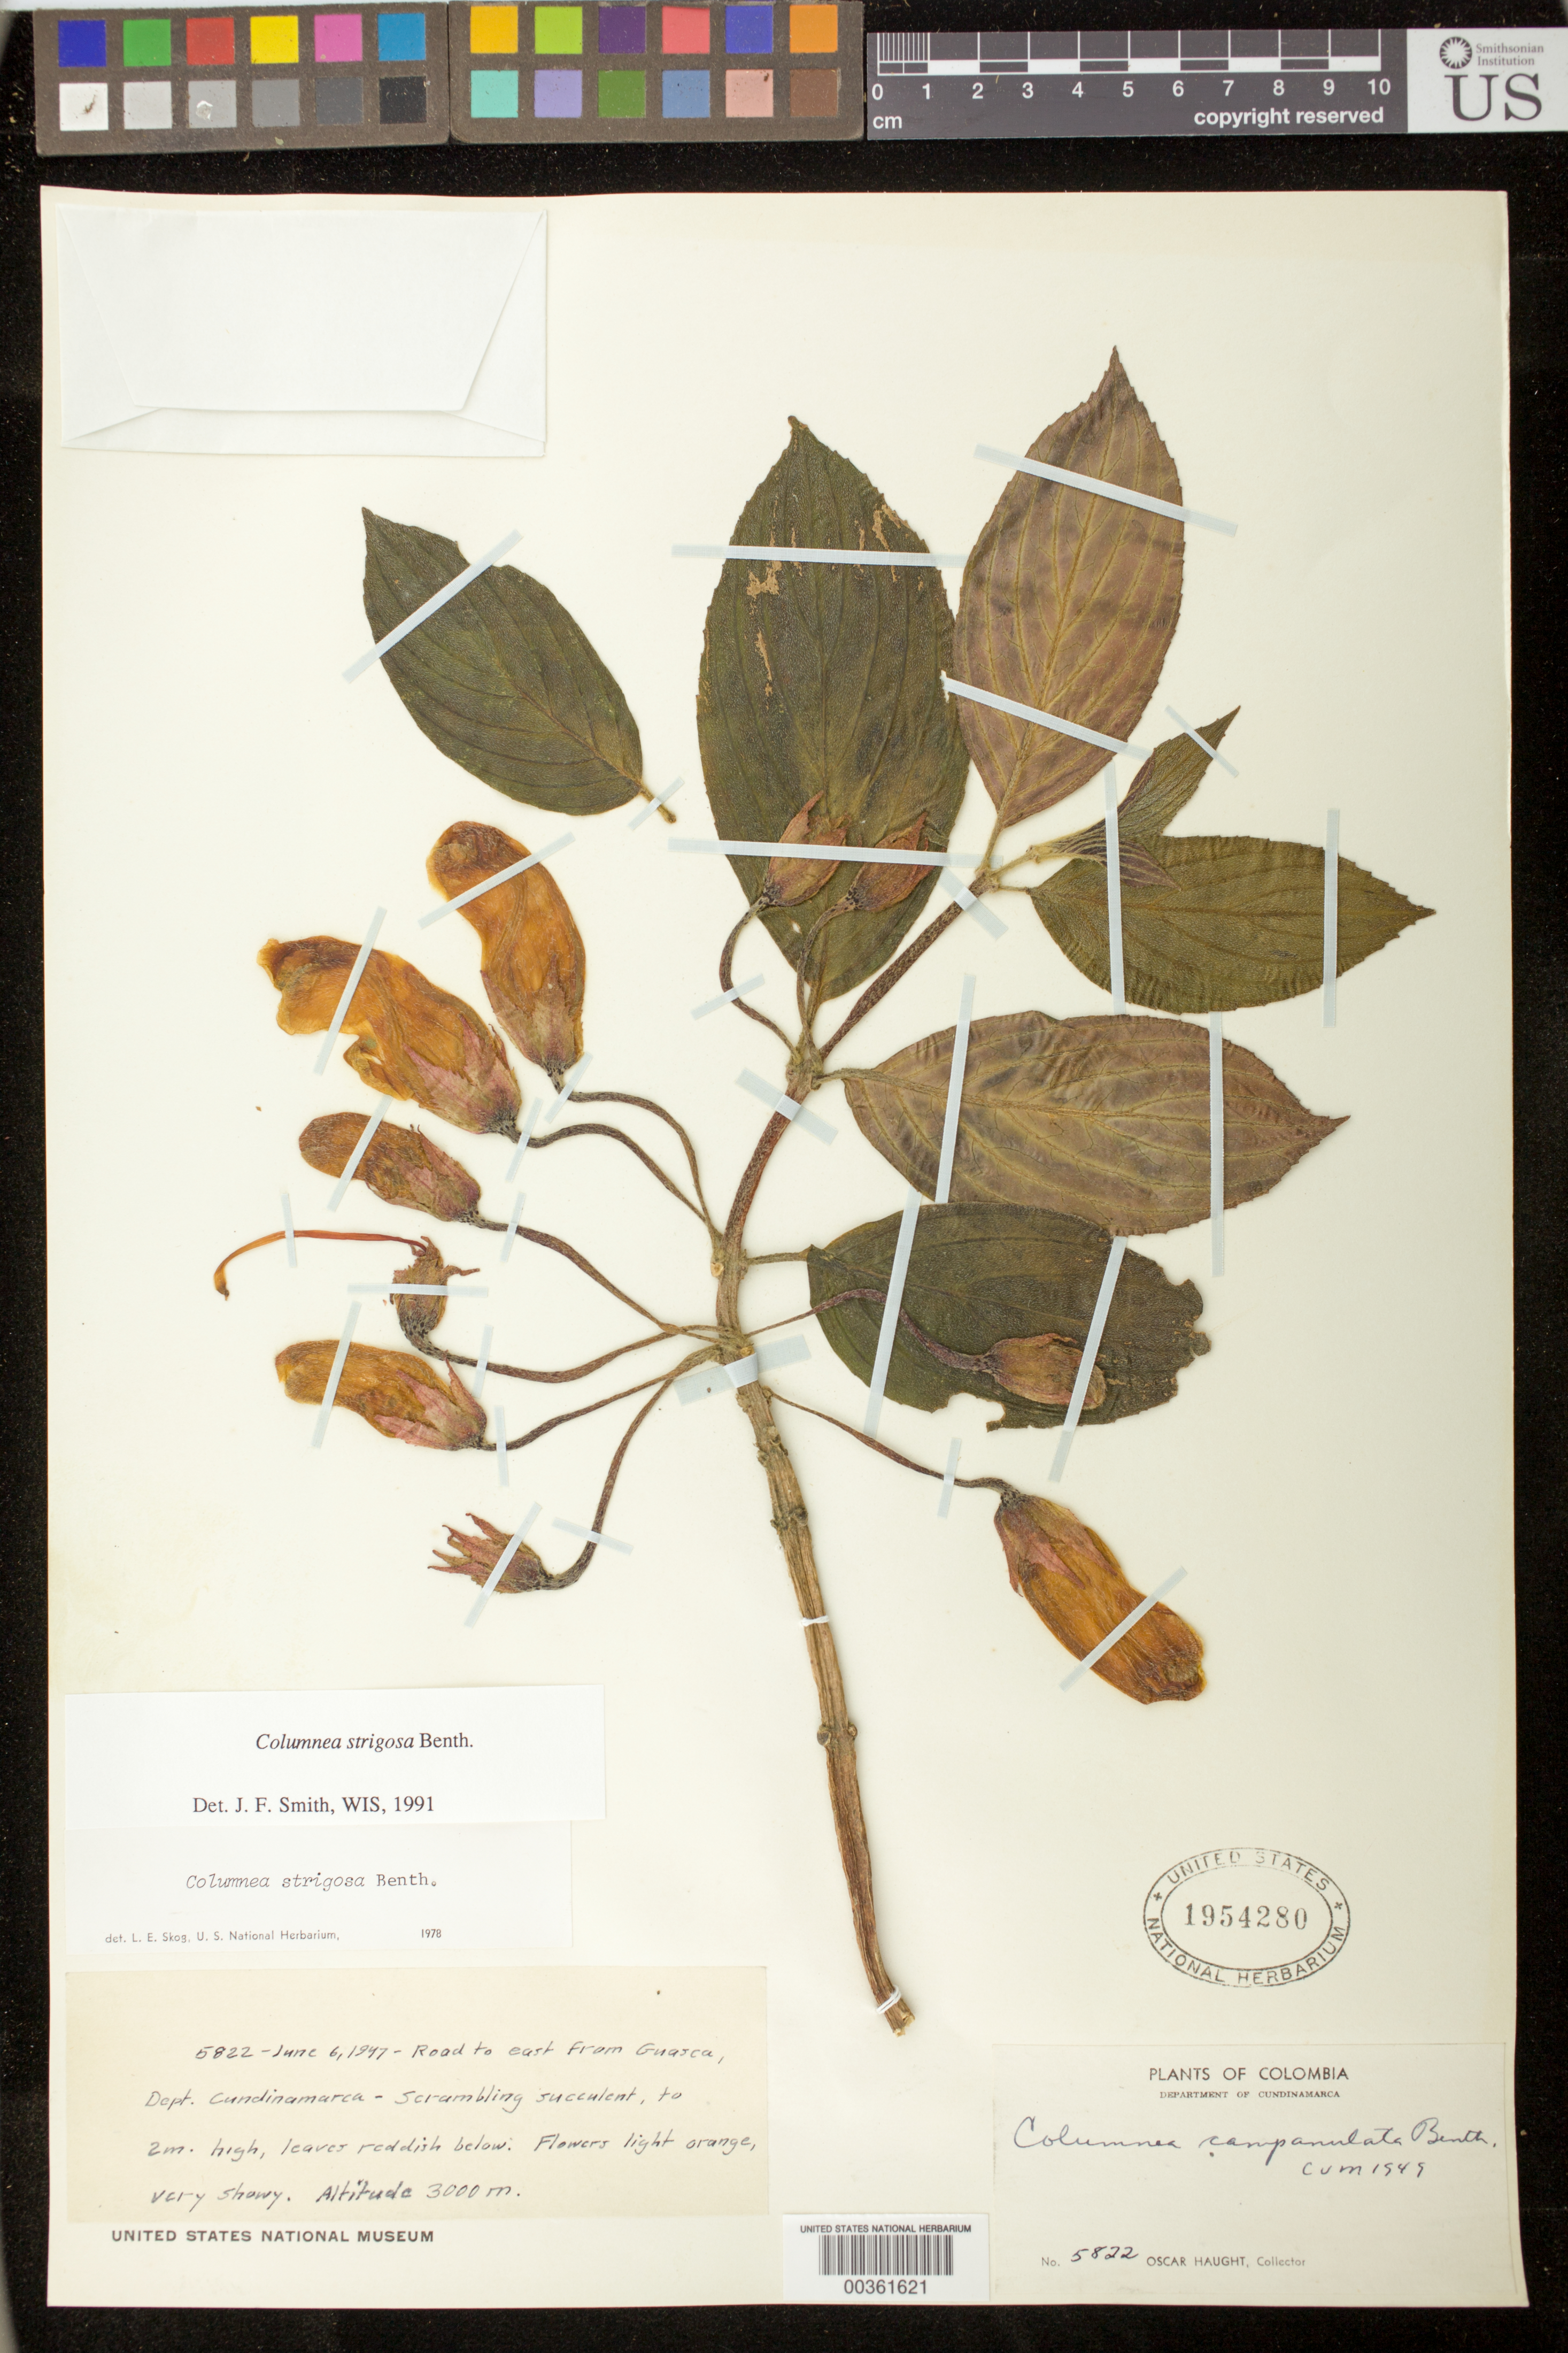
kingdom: Plantae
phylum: Tracheophyta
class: Magnoliopsida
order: Lamiales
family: Gesneriaceae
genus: Columnea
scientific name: Columnea strigosa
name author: Benth.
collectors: O. L. Haught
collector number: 5822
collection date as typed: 06 Jun 1947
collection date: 1947-06-06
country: Colombia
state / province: Cundinamarca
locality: Road to east from Guasca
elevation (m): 3000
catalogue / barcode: US 19547280